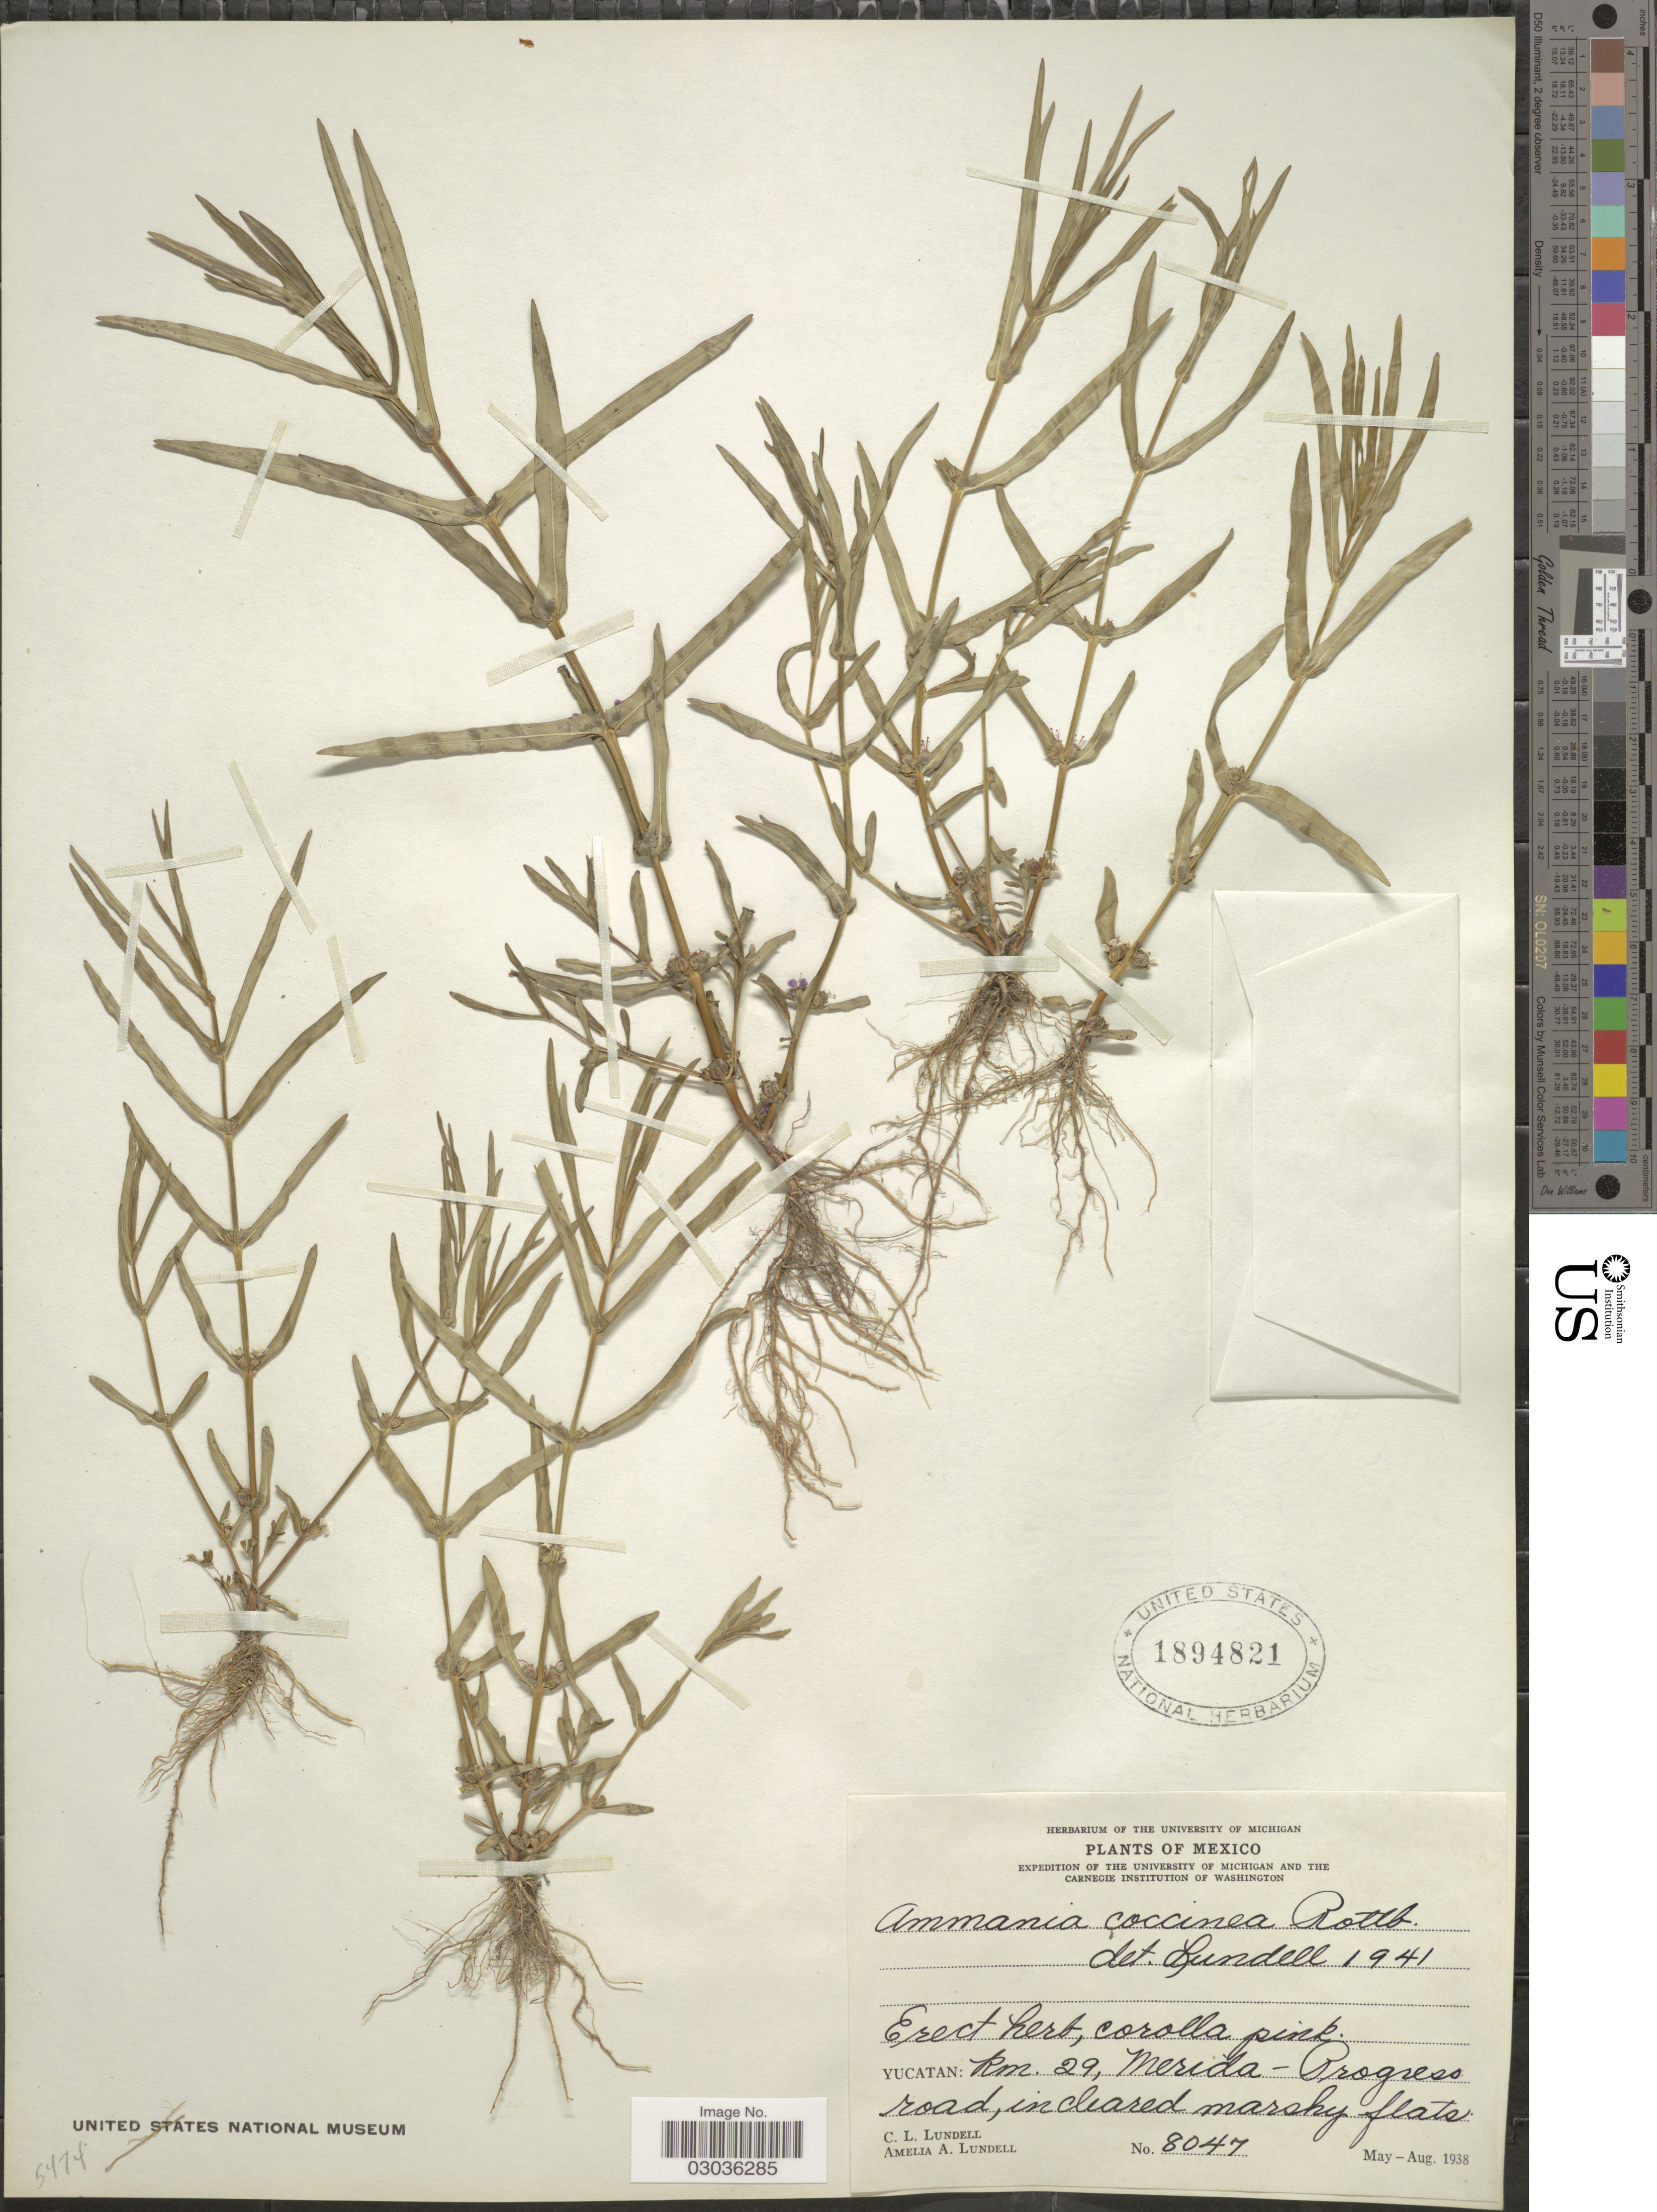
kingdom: Plantae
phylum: Tracheophyta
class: Magnoliopsida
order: Myrtales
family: Lythraceae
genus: Ammannia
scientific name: Ammannia coccinea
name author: Rottb.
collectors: C. L. Lundell & A. A. Lundell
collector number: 8047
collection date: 1938-05/1938-08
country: Mexico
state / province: Yucatán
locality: Km. 29, Merida - Progress road.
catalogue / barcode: US 1894821